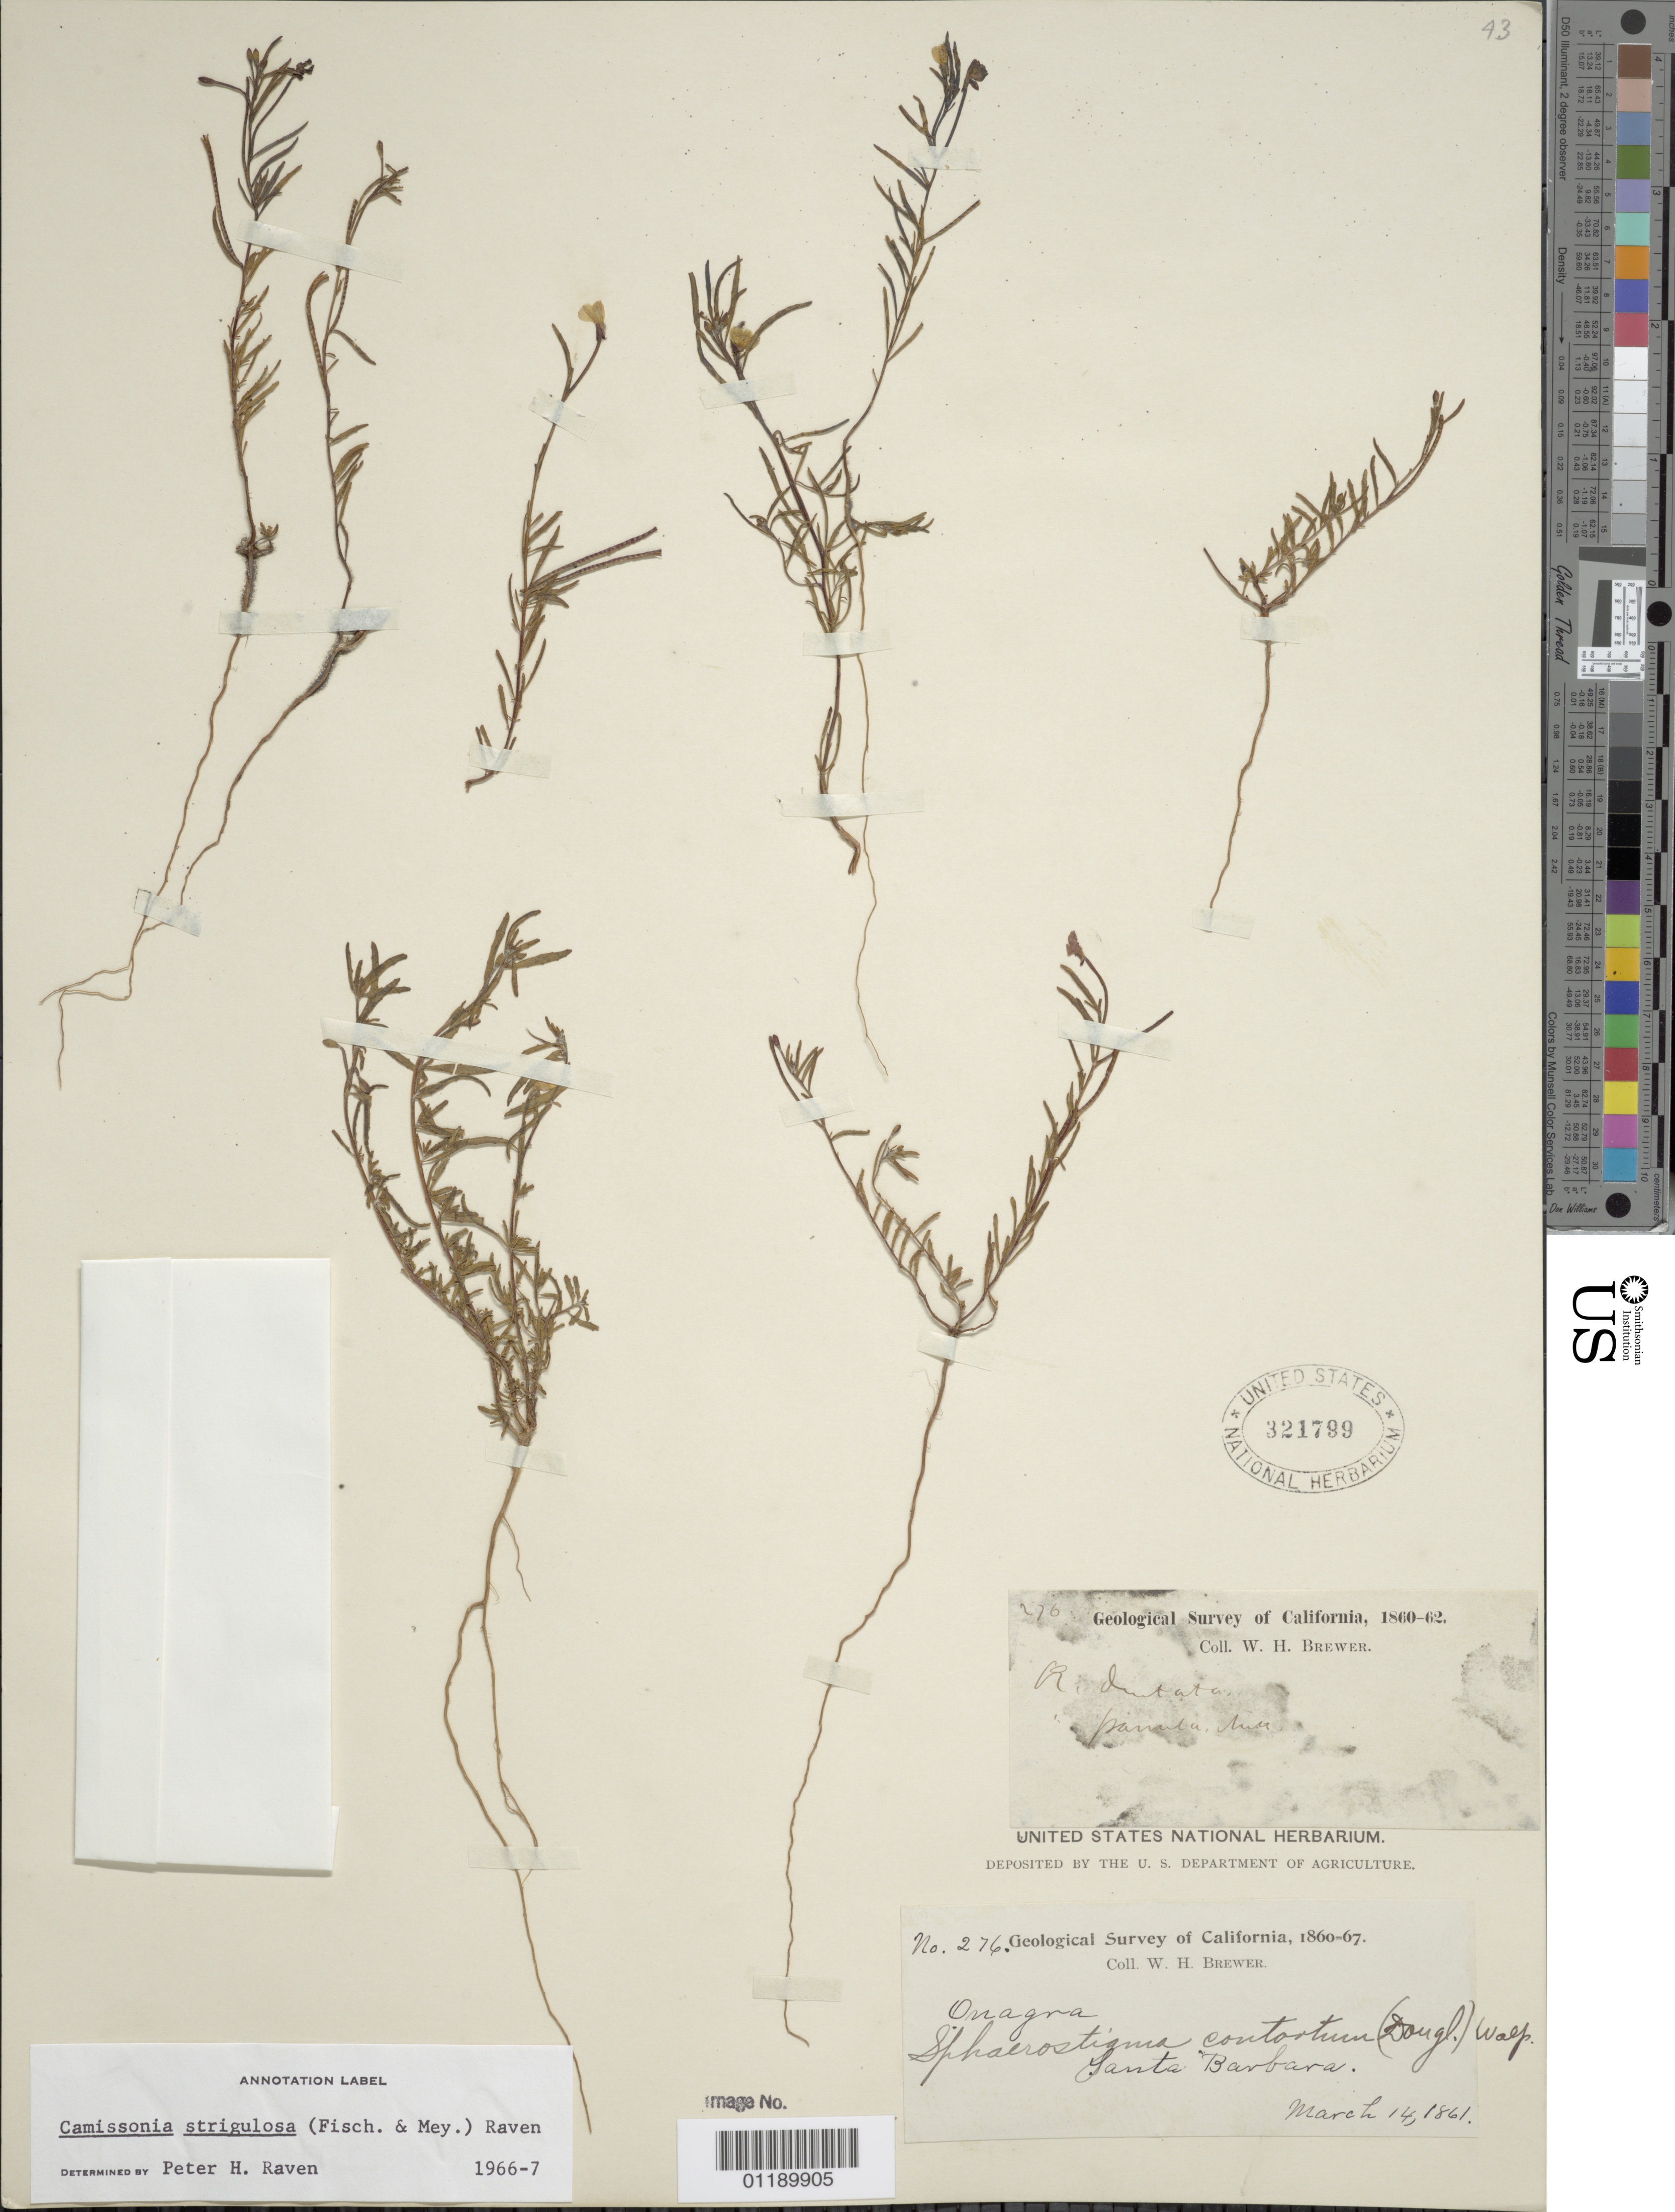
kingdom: Plantae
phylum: Tracheophyta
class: Magnoliopsida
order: Myrtales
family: Onagraceae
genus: Camissonia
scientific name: Camissonia strigulosa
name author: (Fisch. & C.A. Mey.) P.H. Raven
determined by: Raven, P. H.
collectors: W. H. Brewer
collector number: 276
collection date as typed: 14 Mar 1861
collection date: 1861-03-14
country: United States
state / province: California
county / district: Santa Barbara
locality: Santa Barbara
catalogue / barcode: US 321799